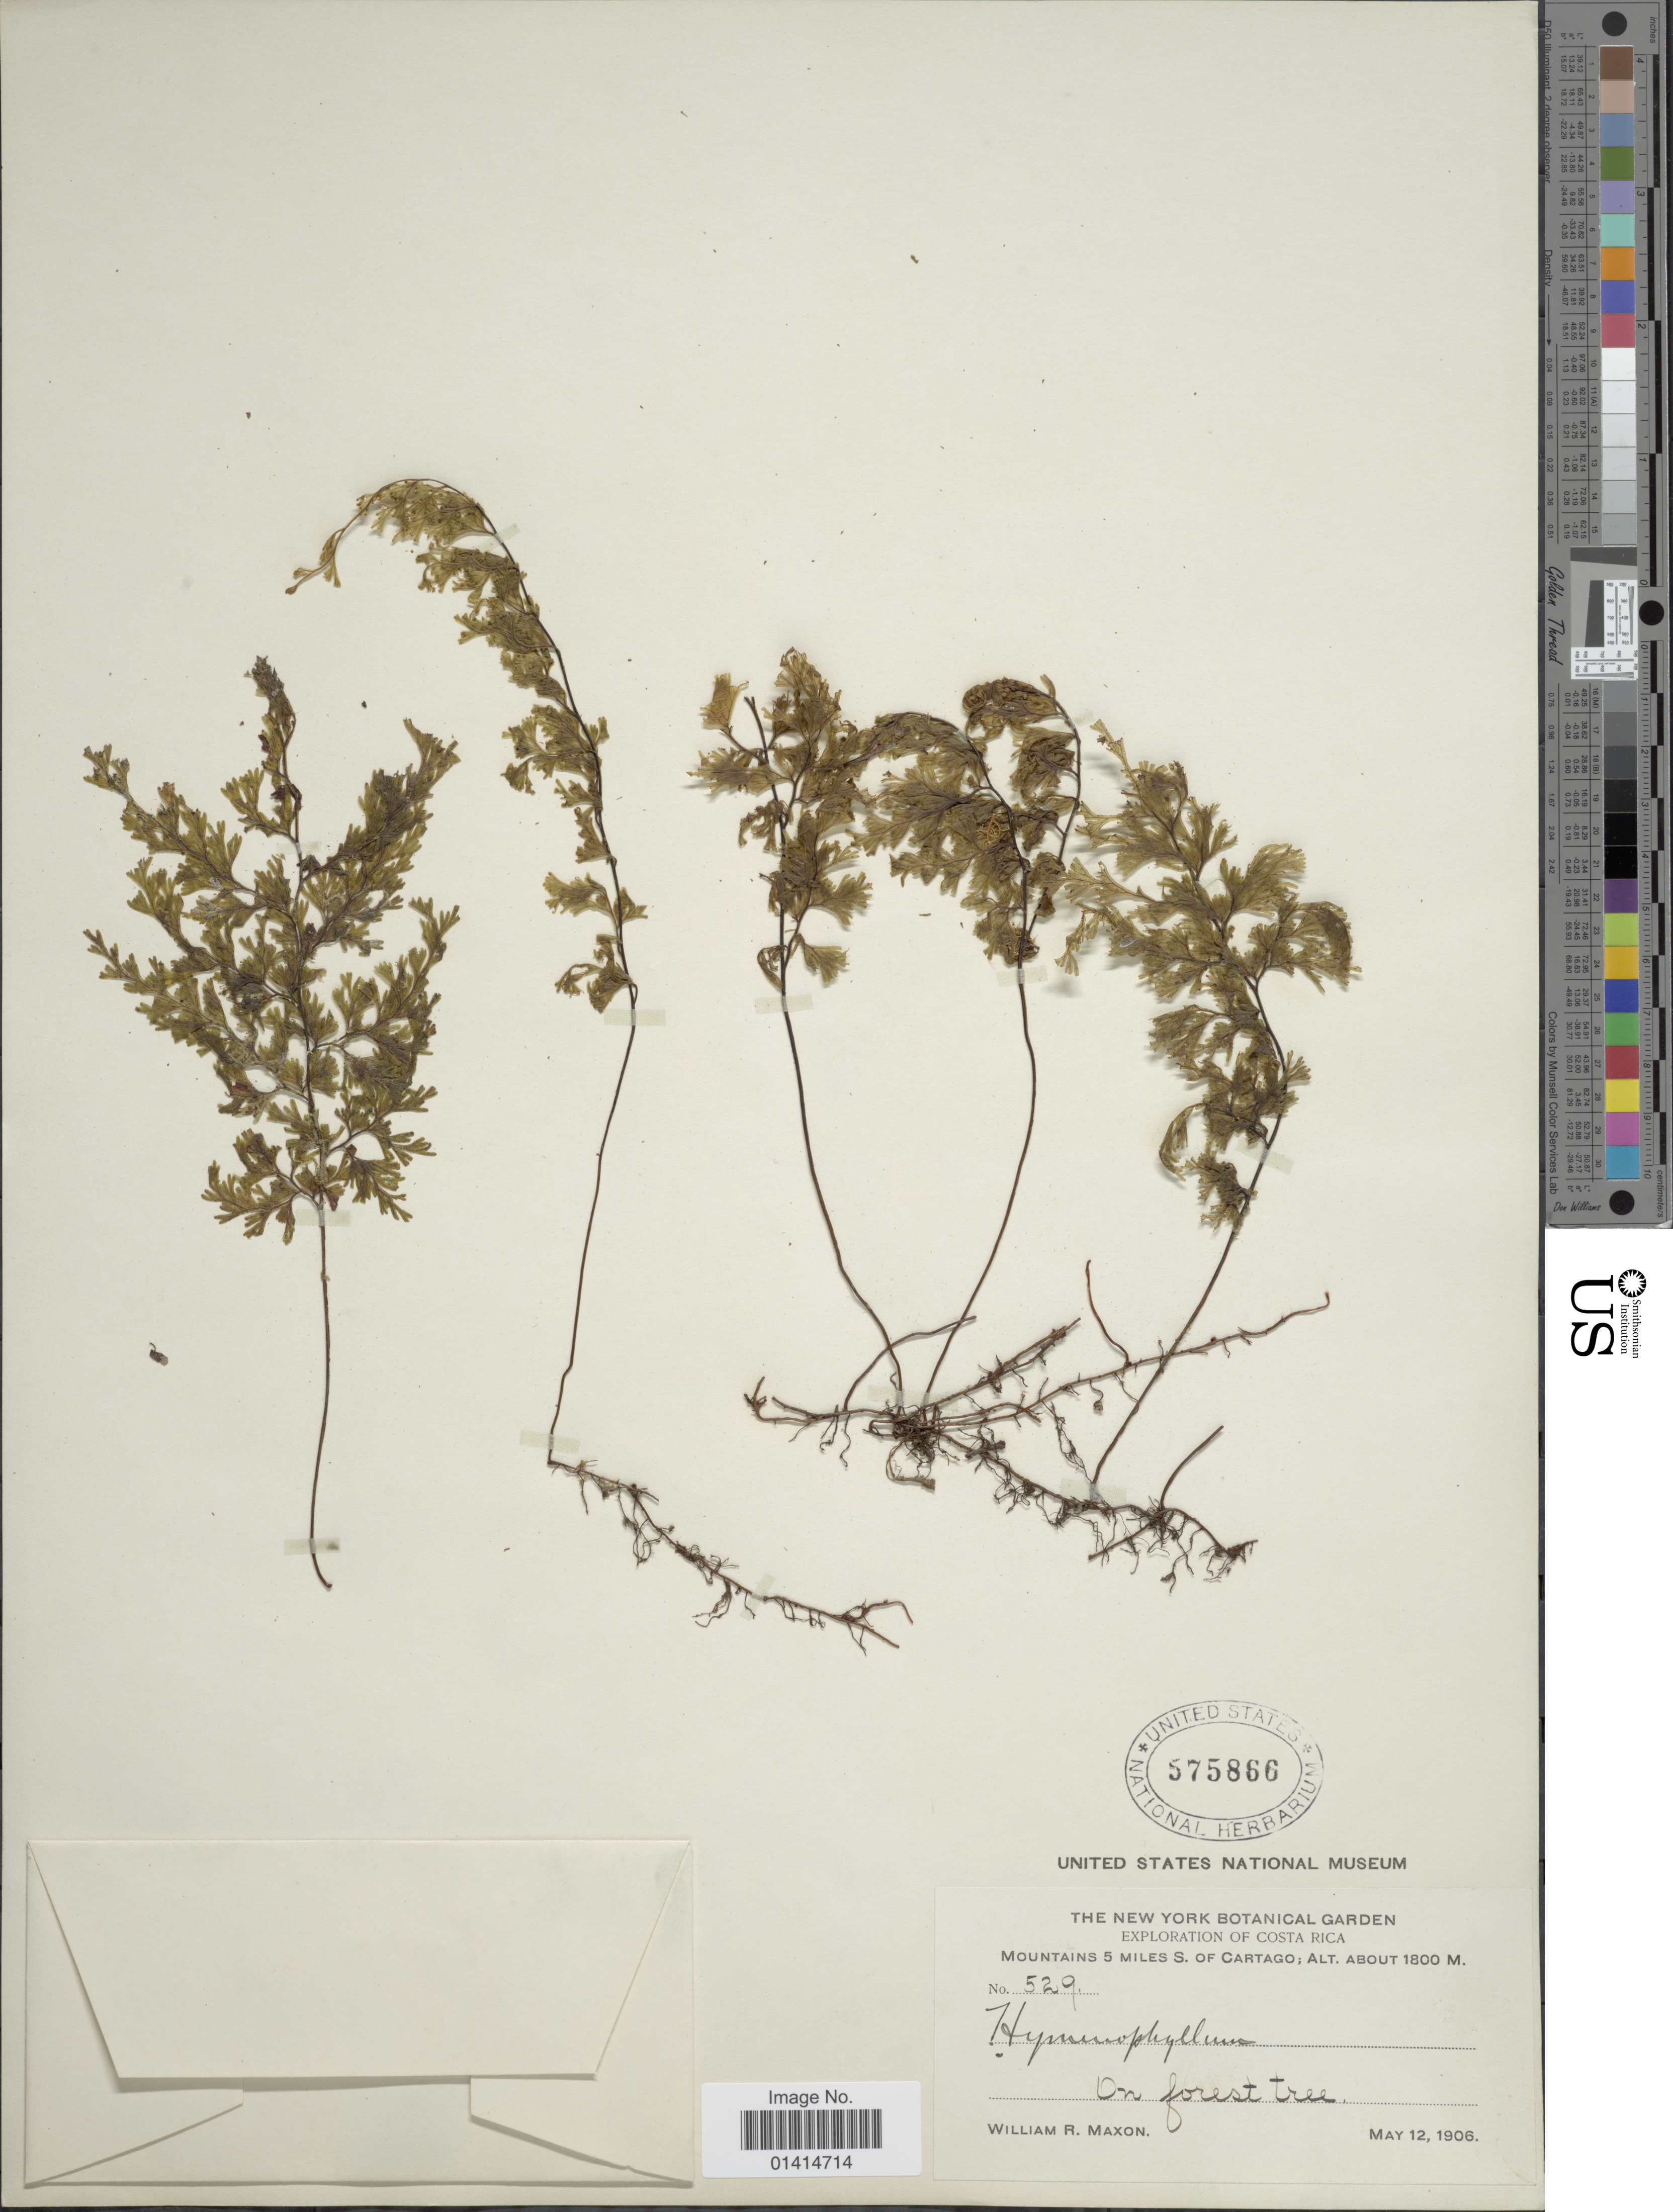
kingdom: Plantae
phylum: Tracheophyta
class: Polypodiopsida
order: Hymenophyllales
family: Hymenophyllaceae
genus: Hymenophyllum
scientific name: Hymenophyllum trichomanoides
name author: Bosch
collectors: W. R. Maxon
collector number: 529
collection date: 1906-05-12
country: Costa Rica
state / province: Cartago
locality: Mountains 5 miles S of Cartago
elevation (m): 1800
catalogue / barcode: US 575866